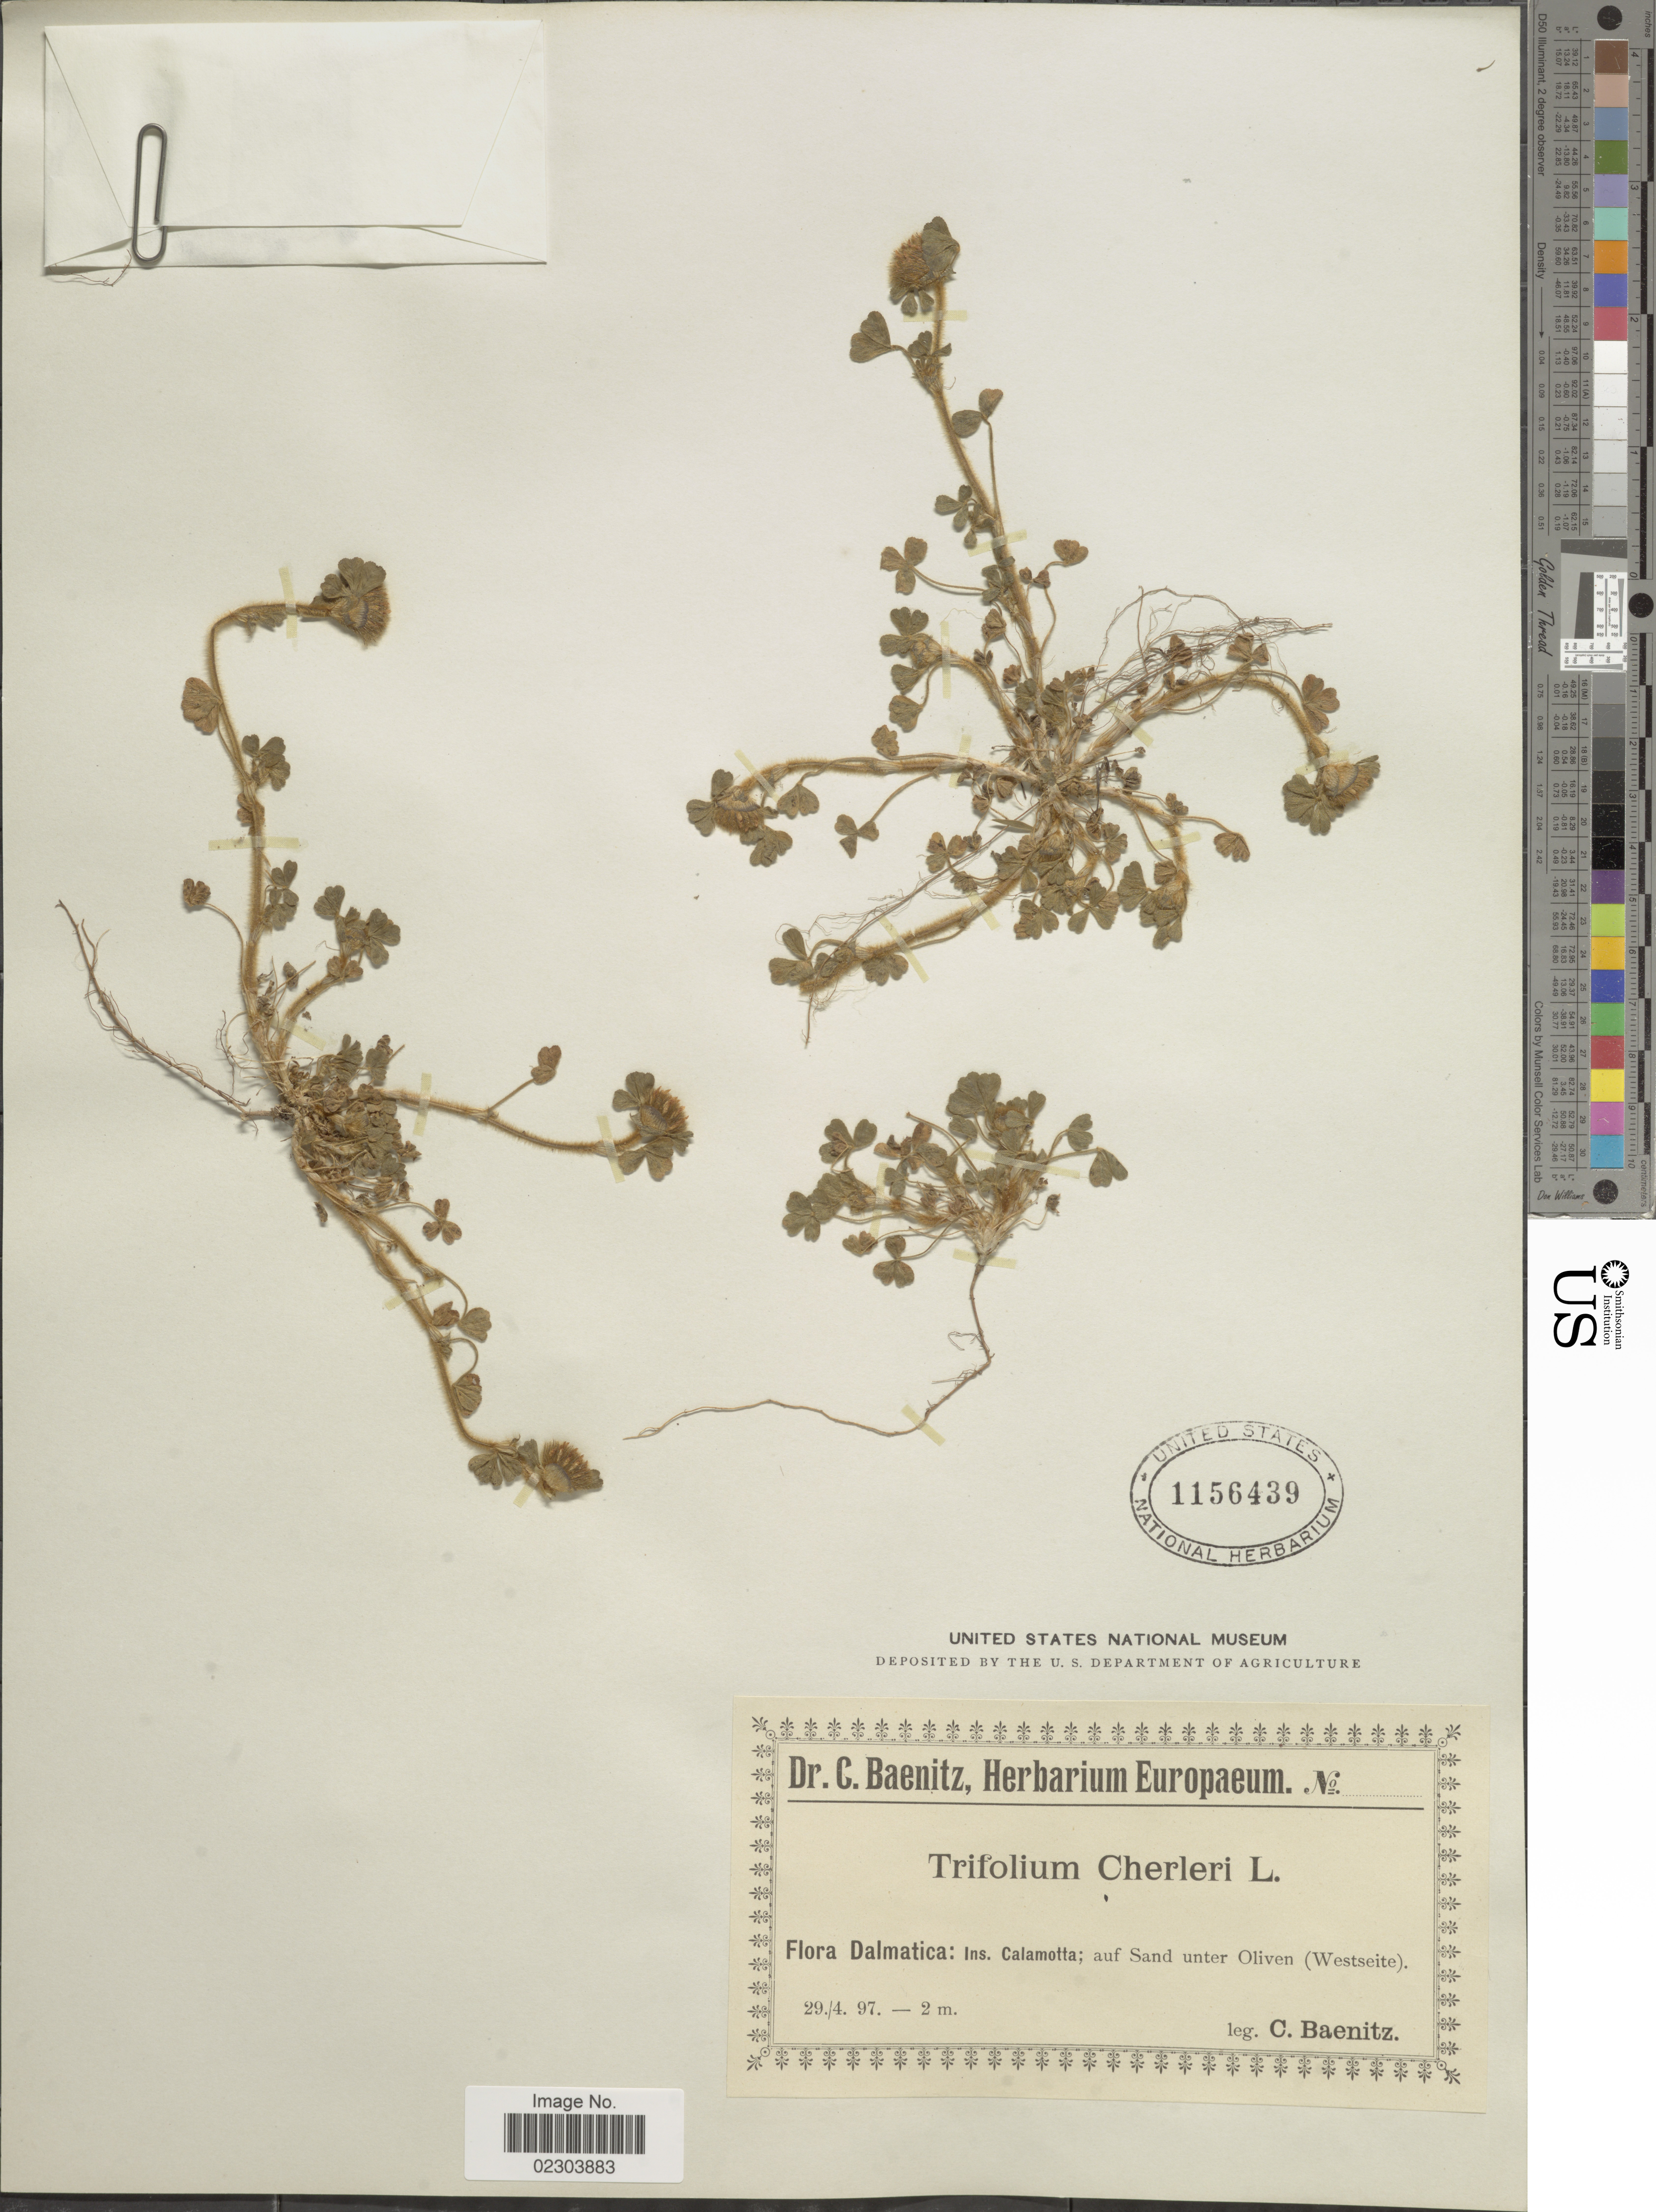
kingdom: Plantae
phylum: Tracheophyta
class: Magnoliopsida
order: Fabales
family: Fabaceae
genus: Trifolium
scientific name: Trifolium cherleri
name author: L.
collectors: C. G. Baenitz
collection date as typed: Transcribed d/m/y: 29/4/97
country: Croatia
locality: Dalmatica: Ins. Valamotta; auf Sand uter Ulivn (Wetseite)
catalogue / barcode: US 1156439